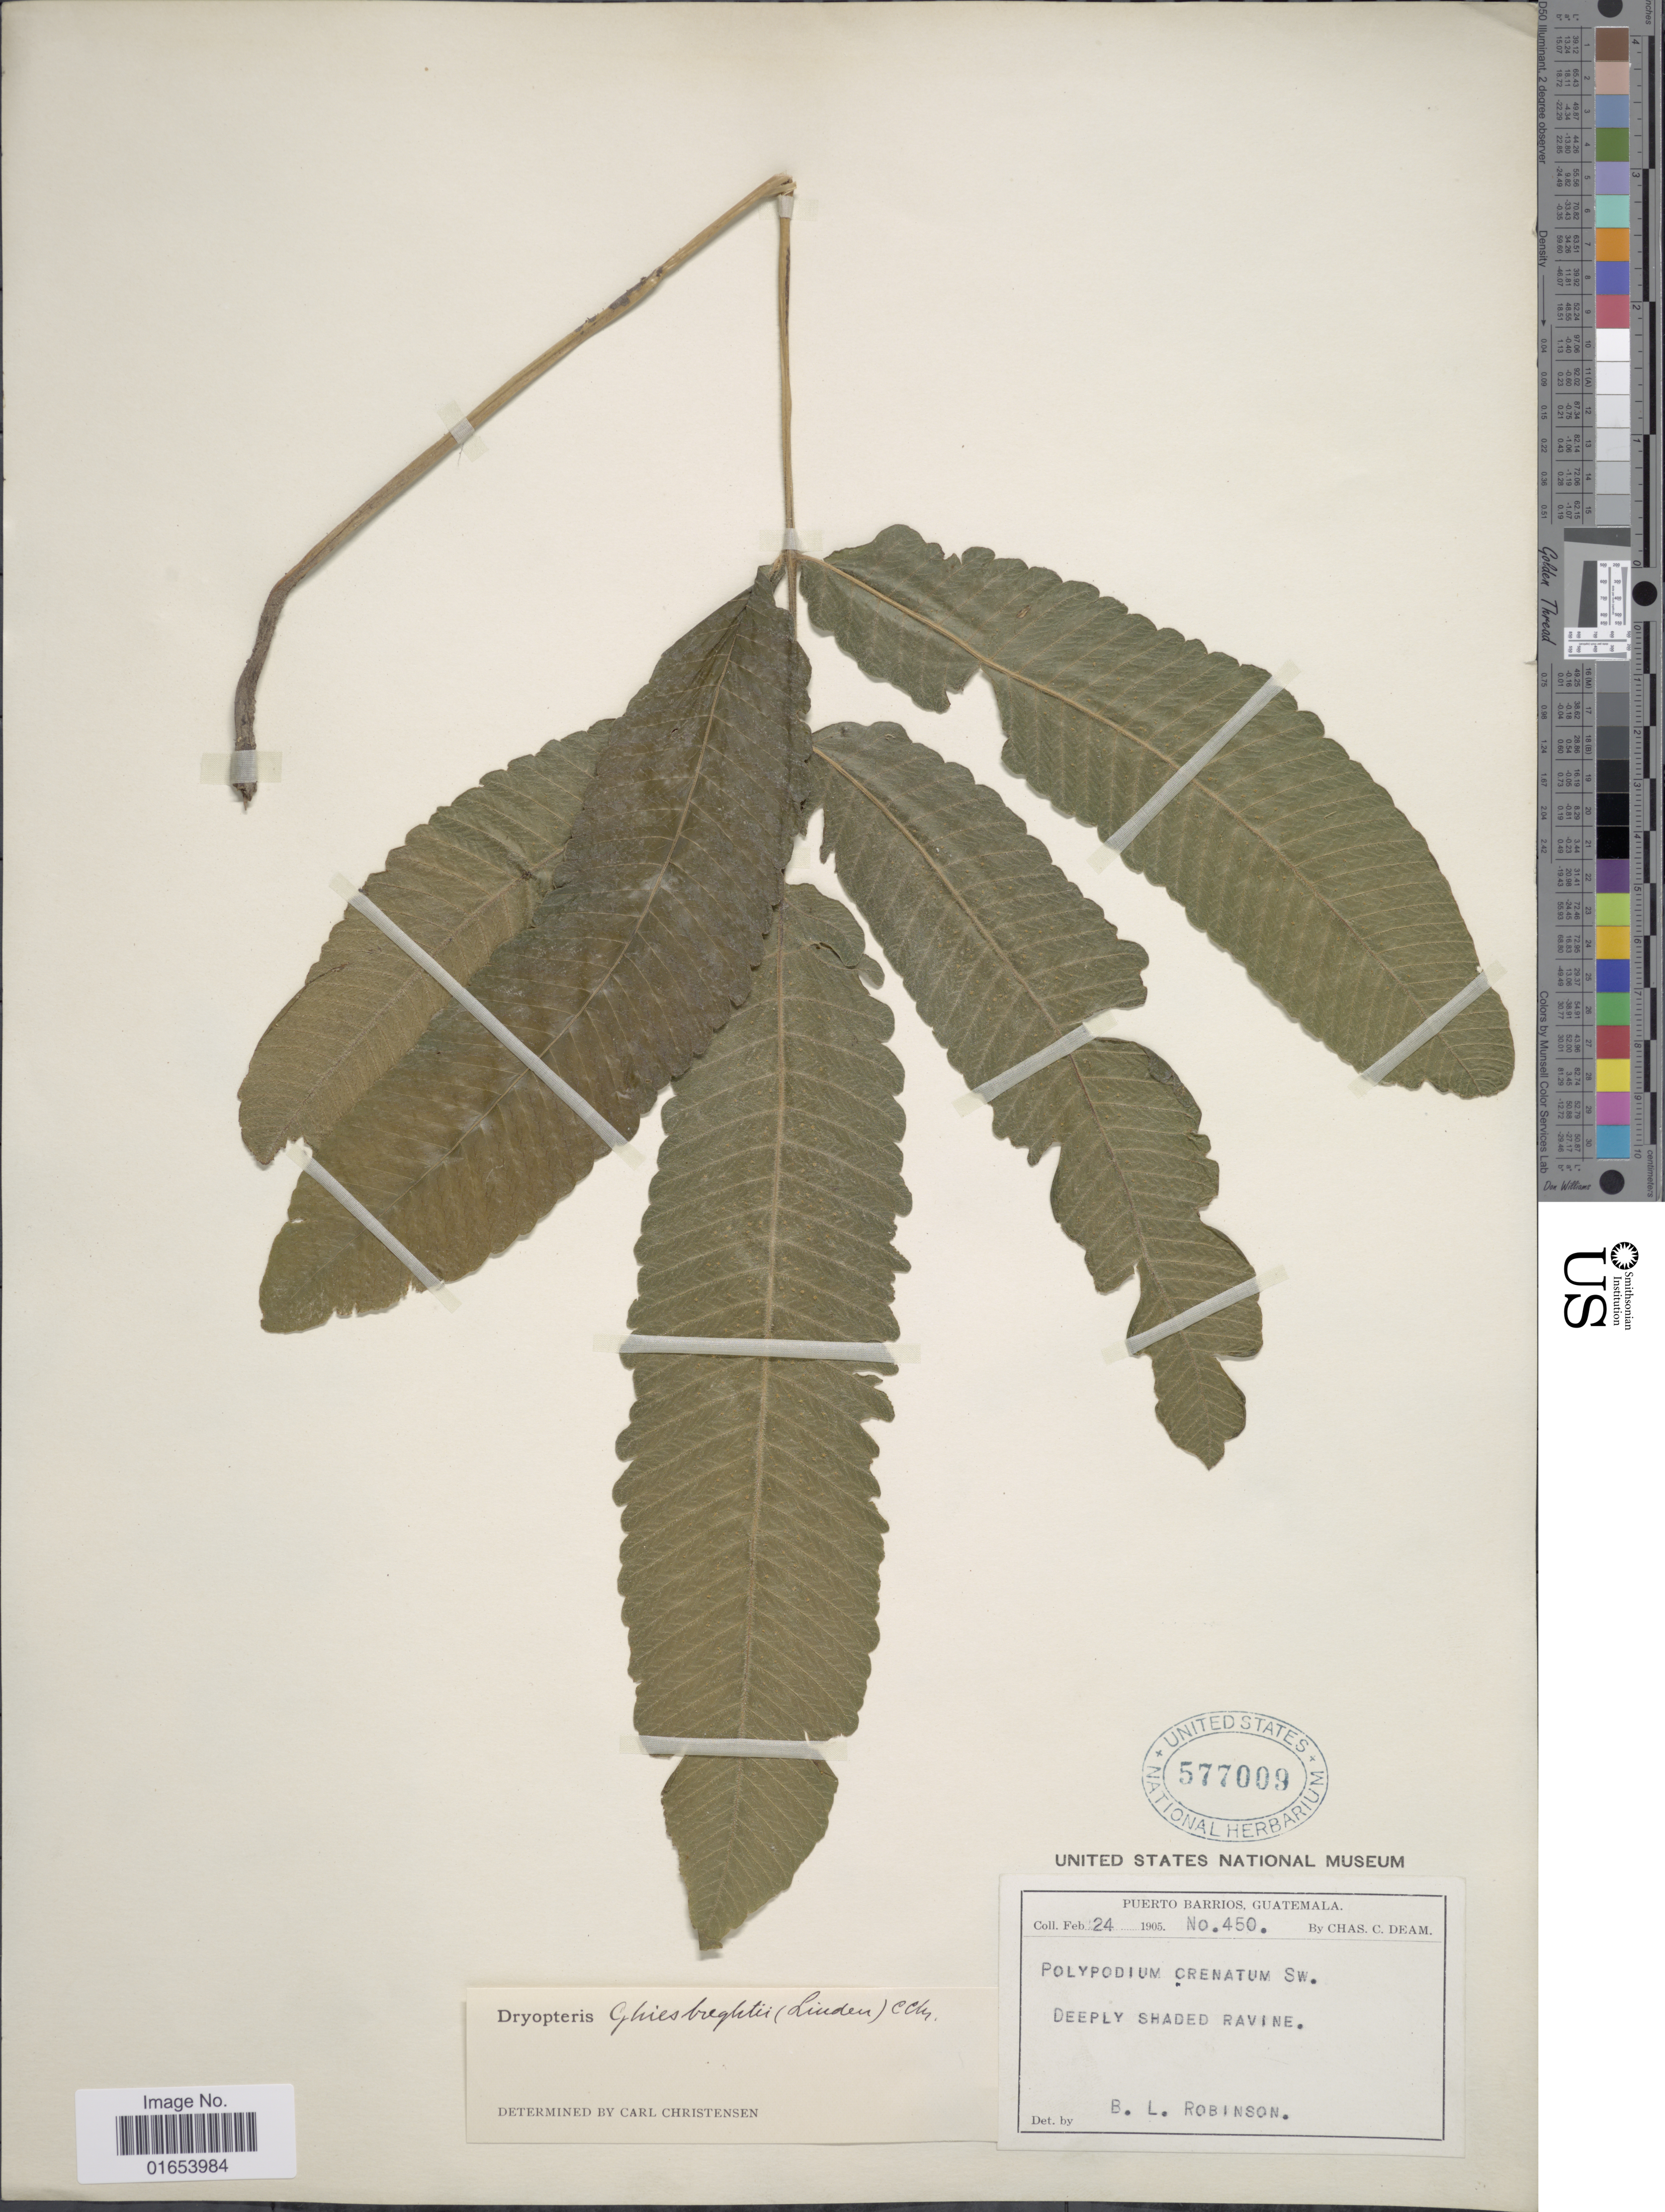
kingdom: Plantae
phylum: Tracheophyta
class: Polypodiopsida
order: Polypodiales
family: Thelypteridaceae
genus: Goniopteris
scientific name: Goniopteris ghiesbreghtii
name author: (Linden) J. Sm.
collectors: C. C. Deam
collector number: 450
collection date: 1905-02-24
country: Guatemala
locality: Puerto Barrios, Guatemala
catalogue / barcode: US 577009